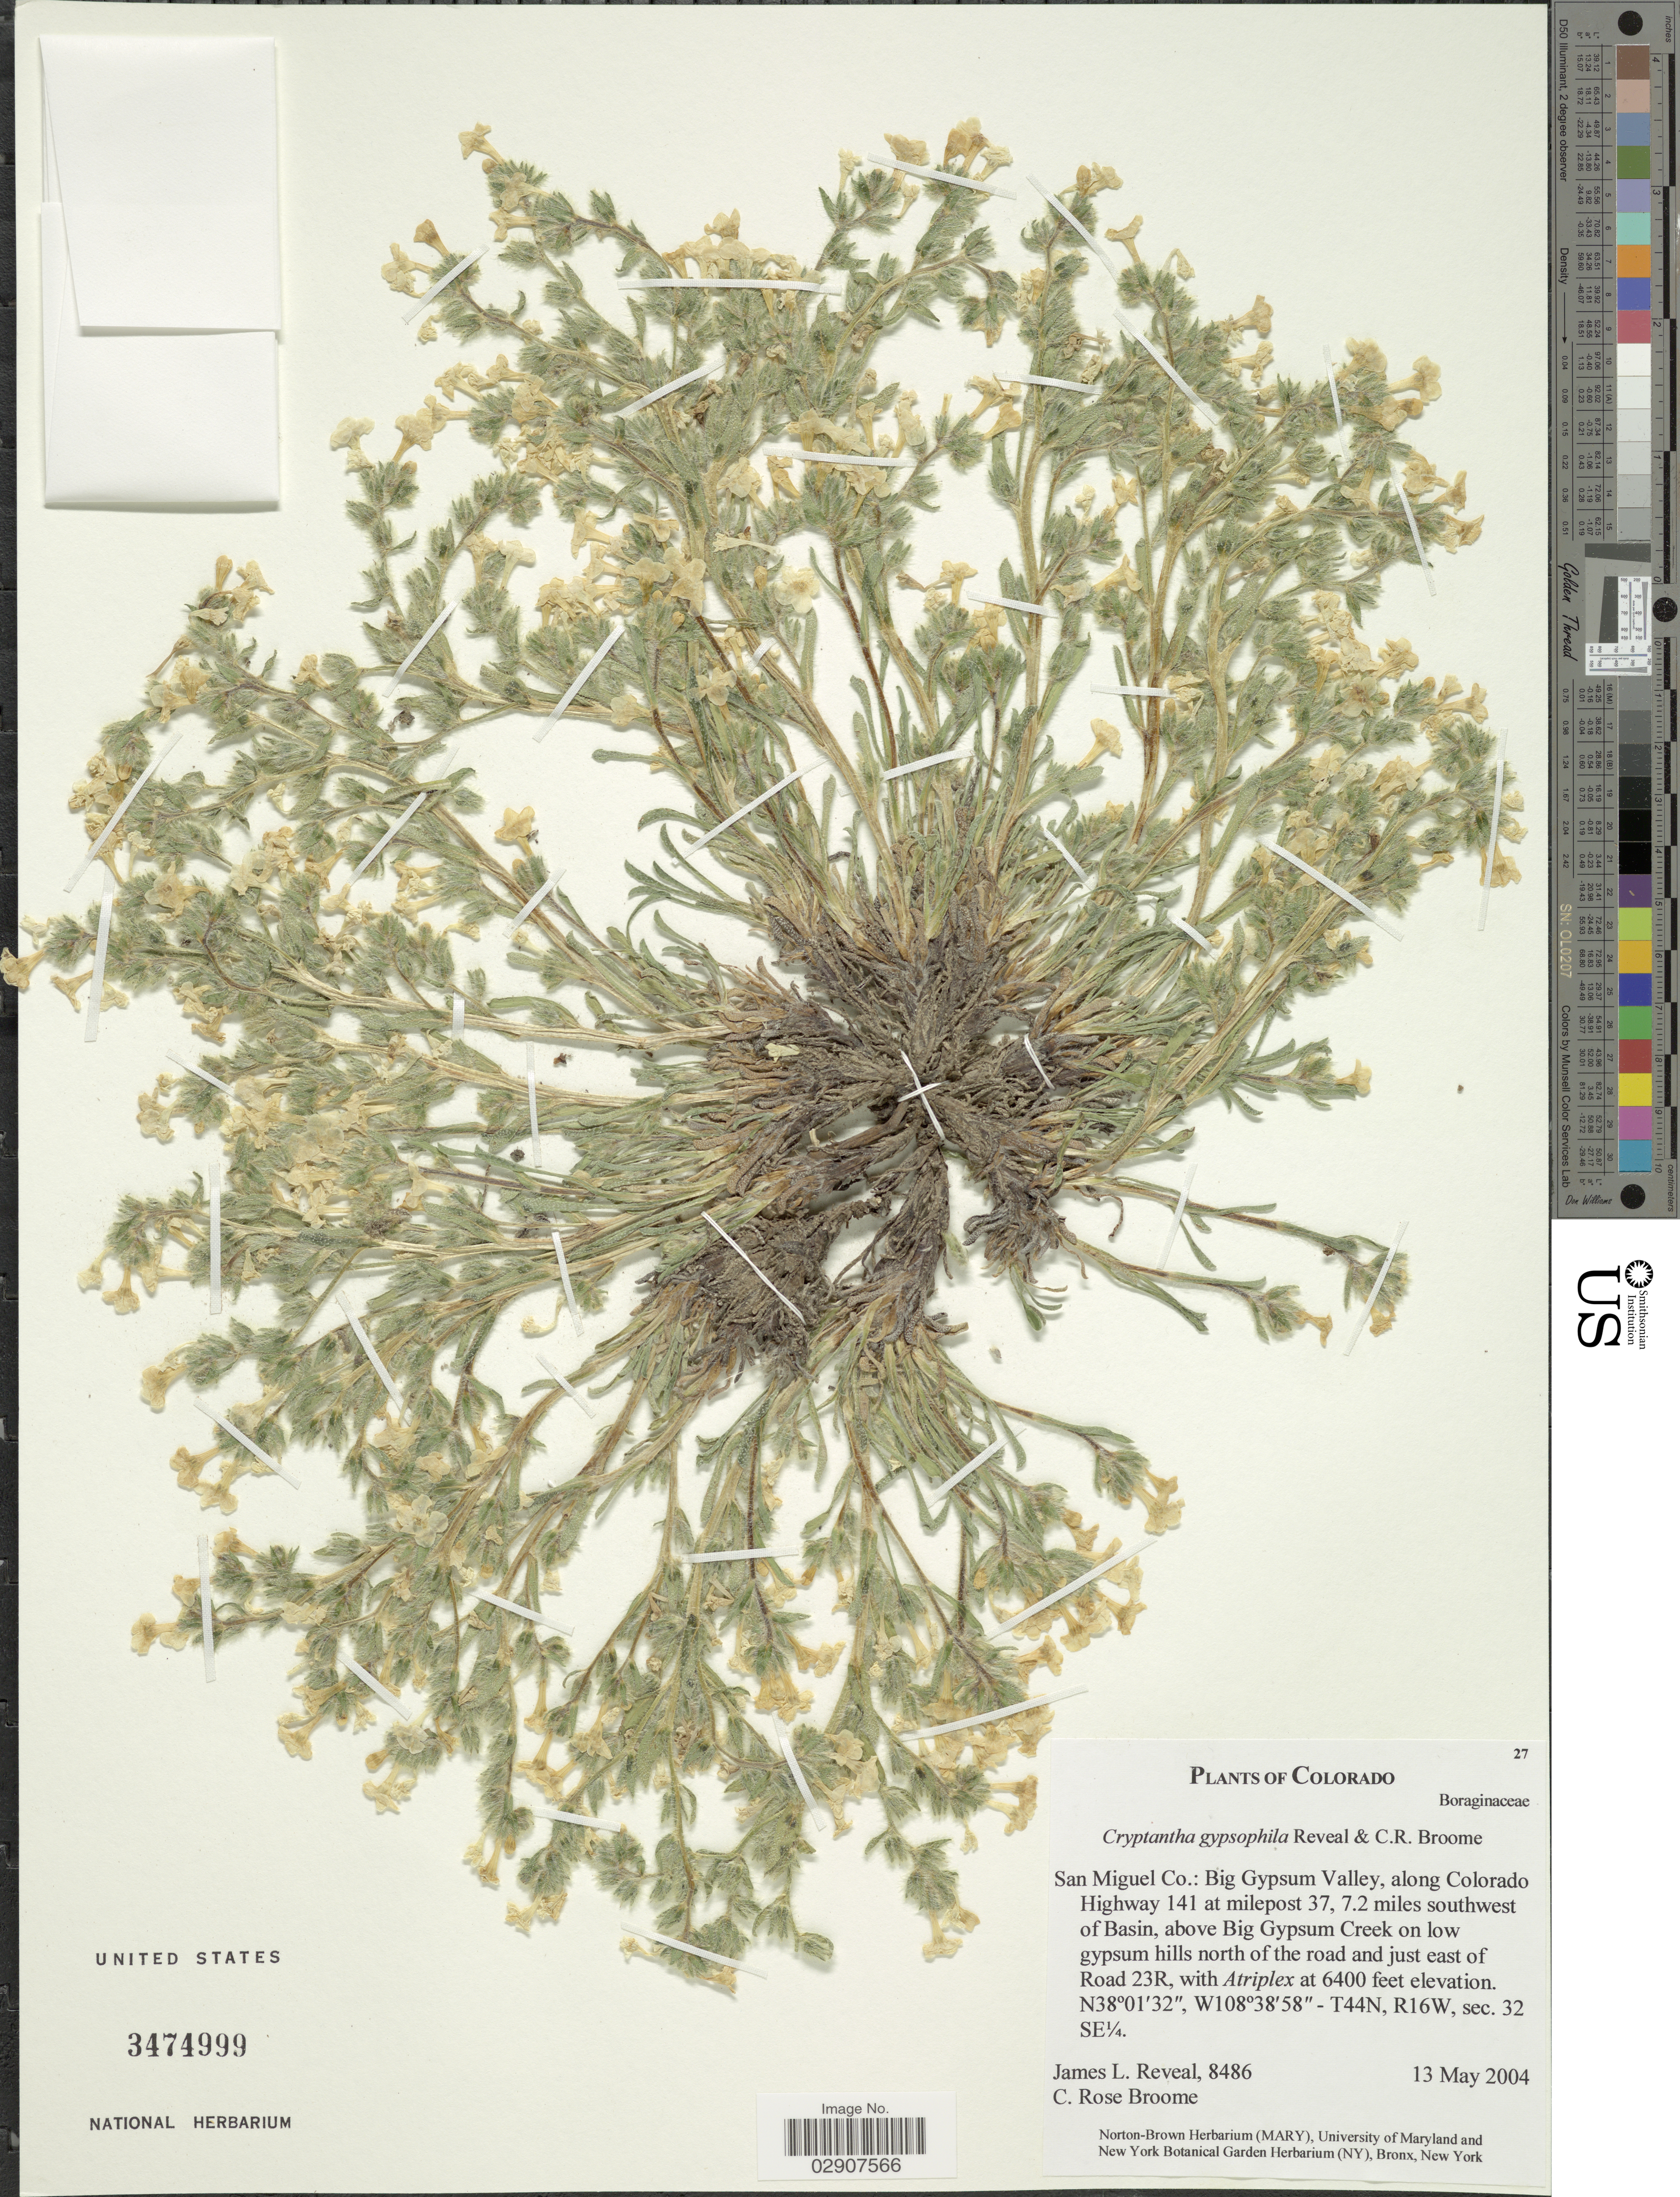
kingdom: Plantae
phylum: Tracheophyta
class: Magnoliopsida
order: Boraginales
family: Boraginaceae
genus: Cryptantha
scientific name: Cryptantha gypsophila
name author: Reveal & C.R. Broome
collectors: J. L. Reveal & C. Broome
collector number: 8486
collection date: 2004-05-13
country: United States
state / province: Colorado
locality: San Miguel Co.: Big Gypsum Valley, along Colorado Highway 141 at milepost 37, 7.2 miles southwest of Basin, above Big Gypsum Creek on low gypsum hills north of the road and just east of Road 23R, T44N, R16W, sec. 32, SE¼.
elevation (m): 1951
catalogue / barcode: US 3474999